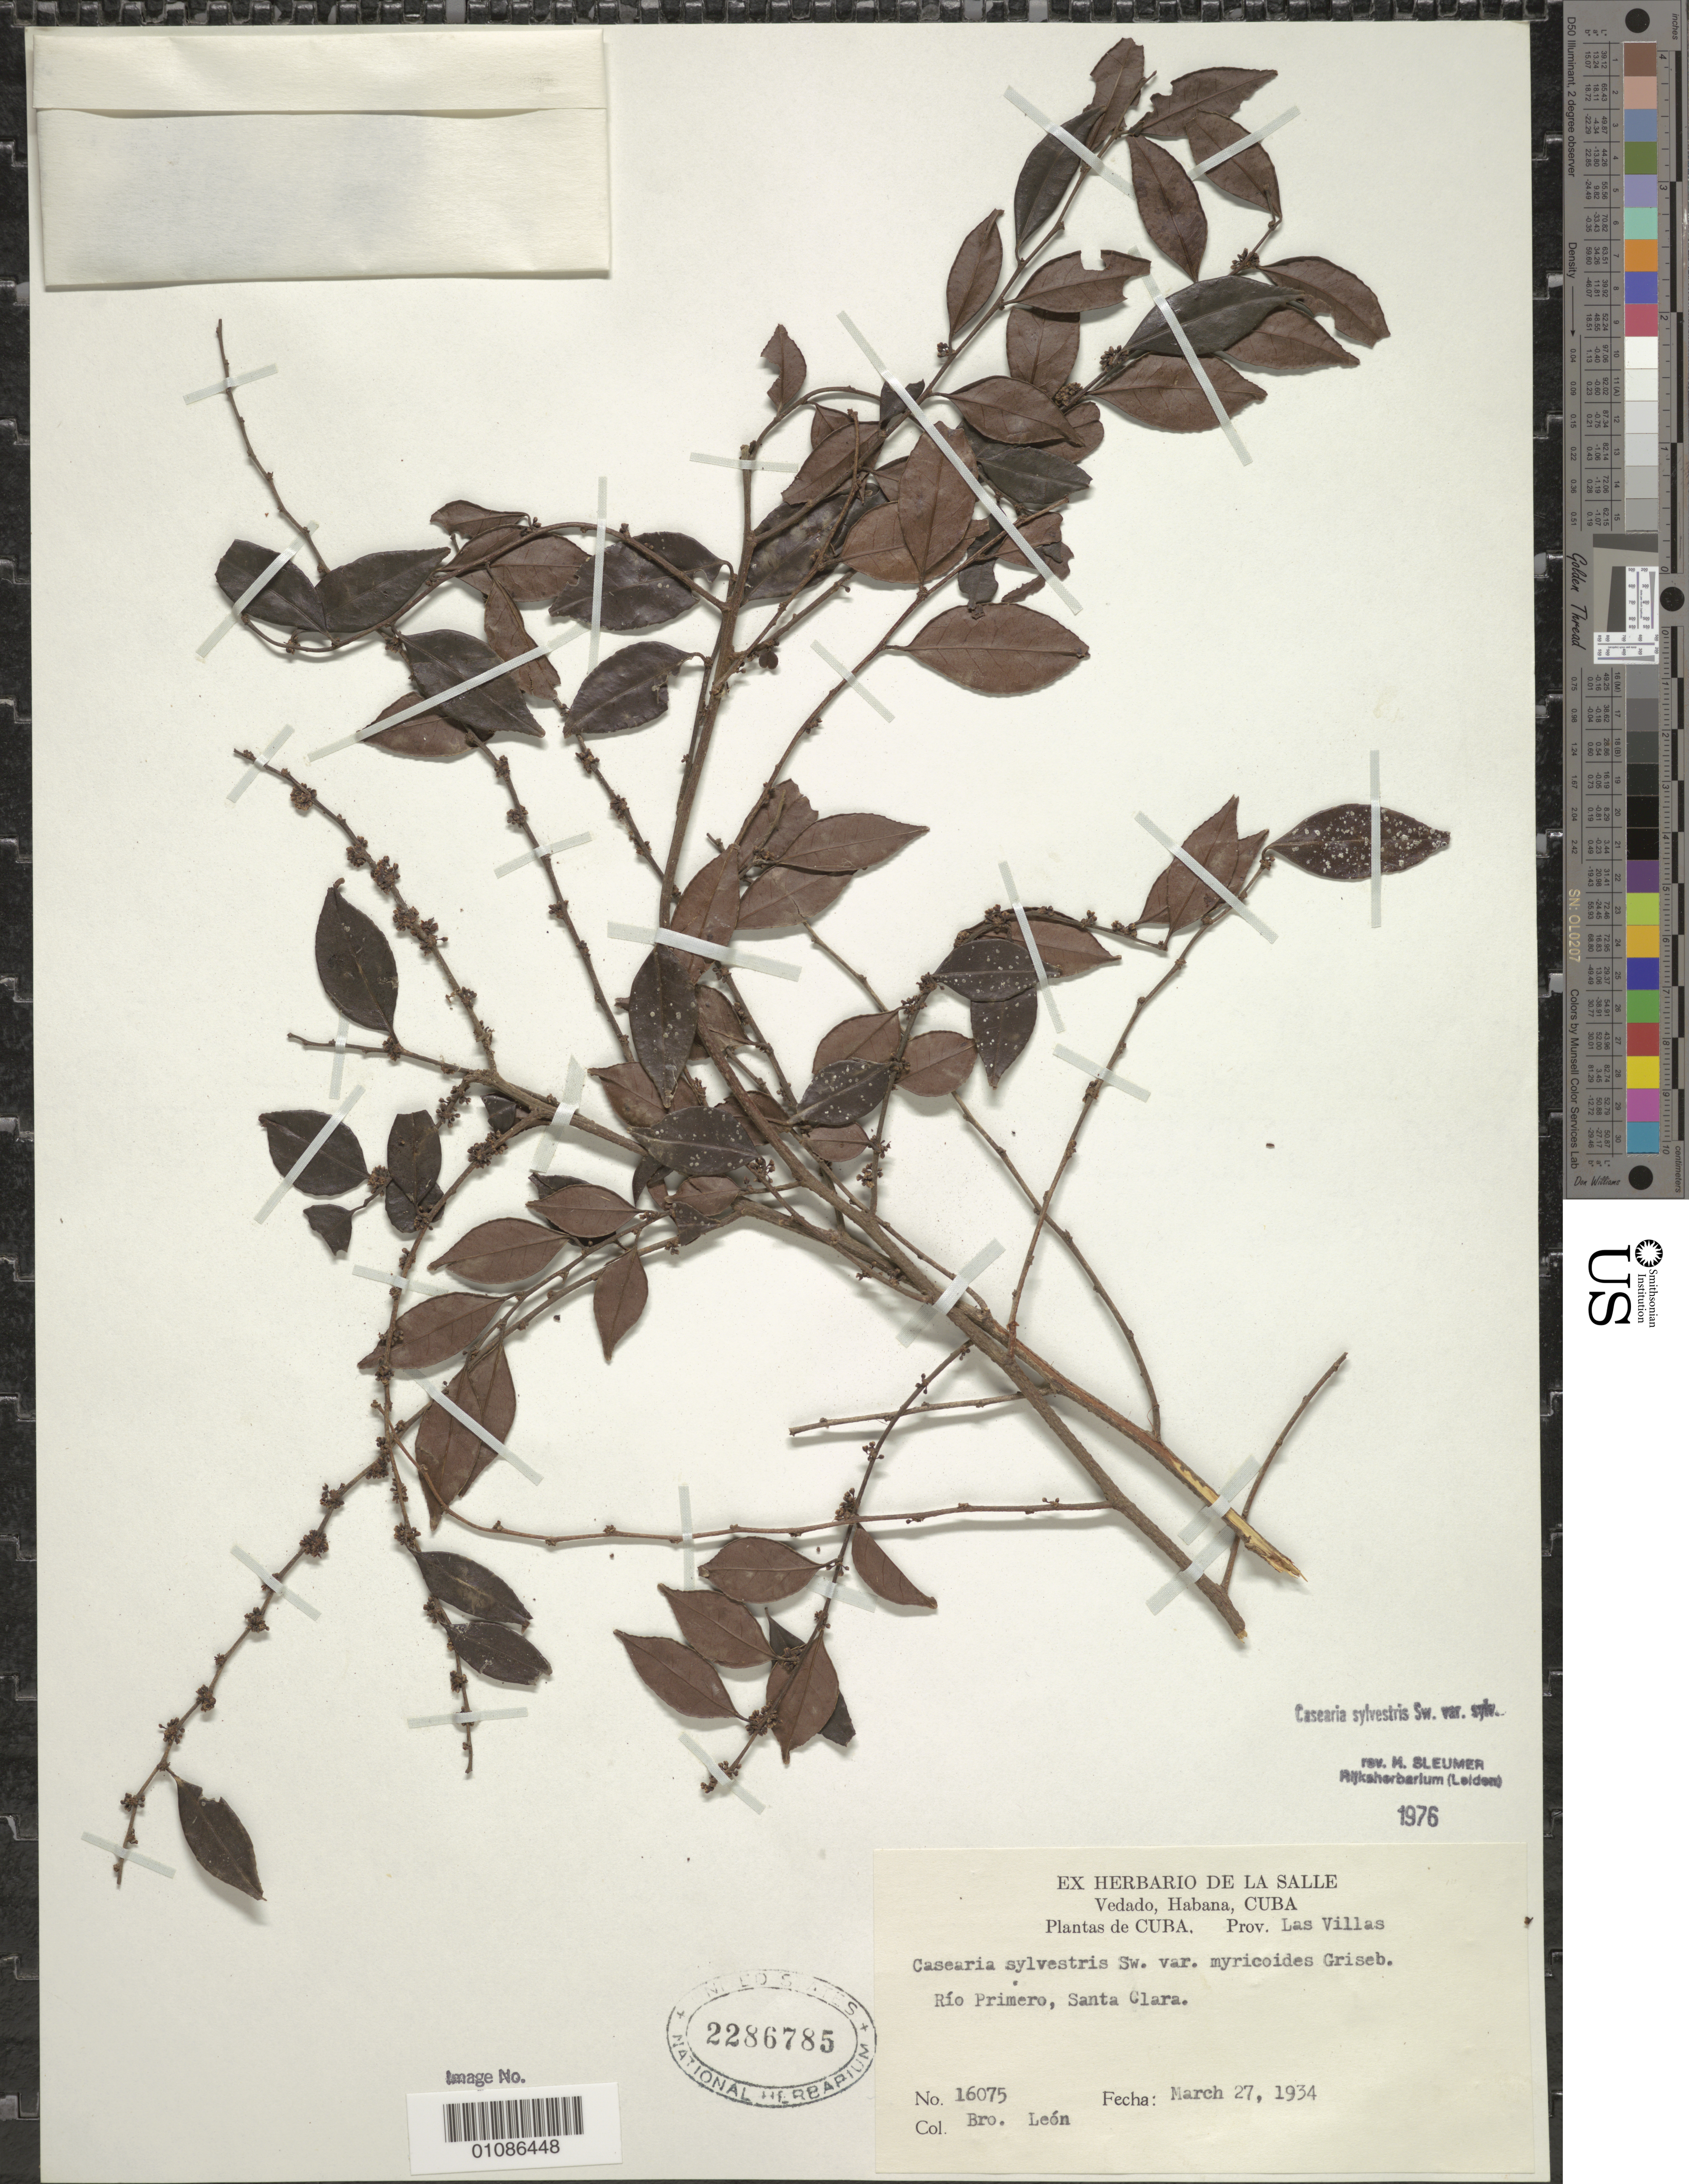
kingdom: Plantae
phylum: Tracheophyta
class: Magnoliopsida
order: Malpighiales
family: Salicaceae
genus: Casearia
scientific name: Casearia sylvestris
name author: Sw.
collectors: Bro. León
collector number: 16075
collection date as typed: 27 Feb 1934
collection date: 1934-02-27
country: Cuba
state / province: Las Villas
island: Cuba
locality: Las Villas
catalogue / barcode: US 2286785